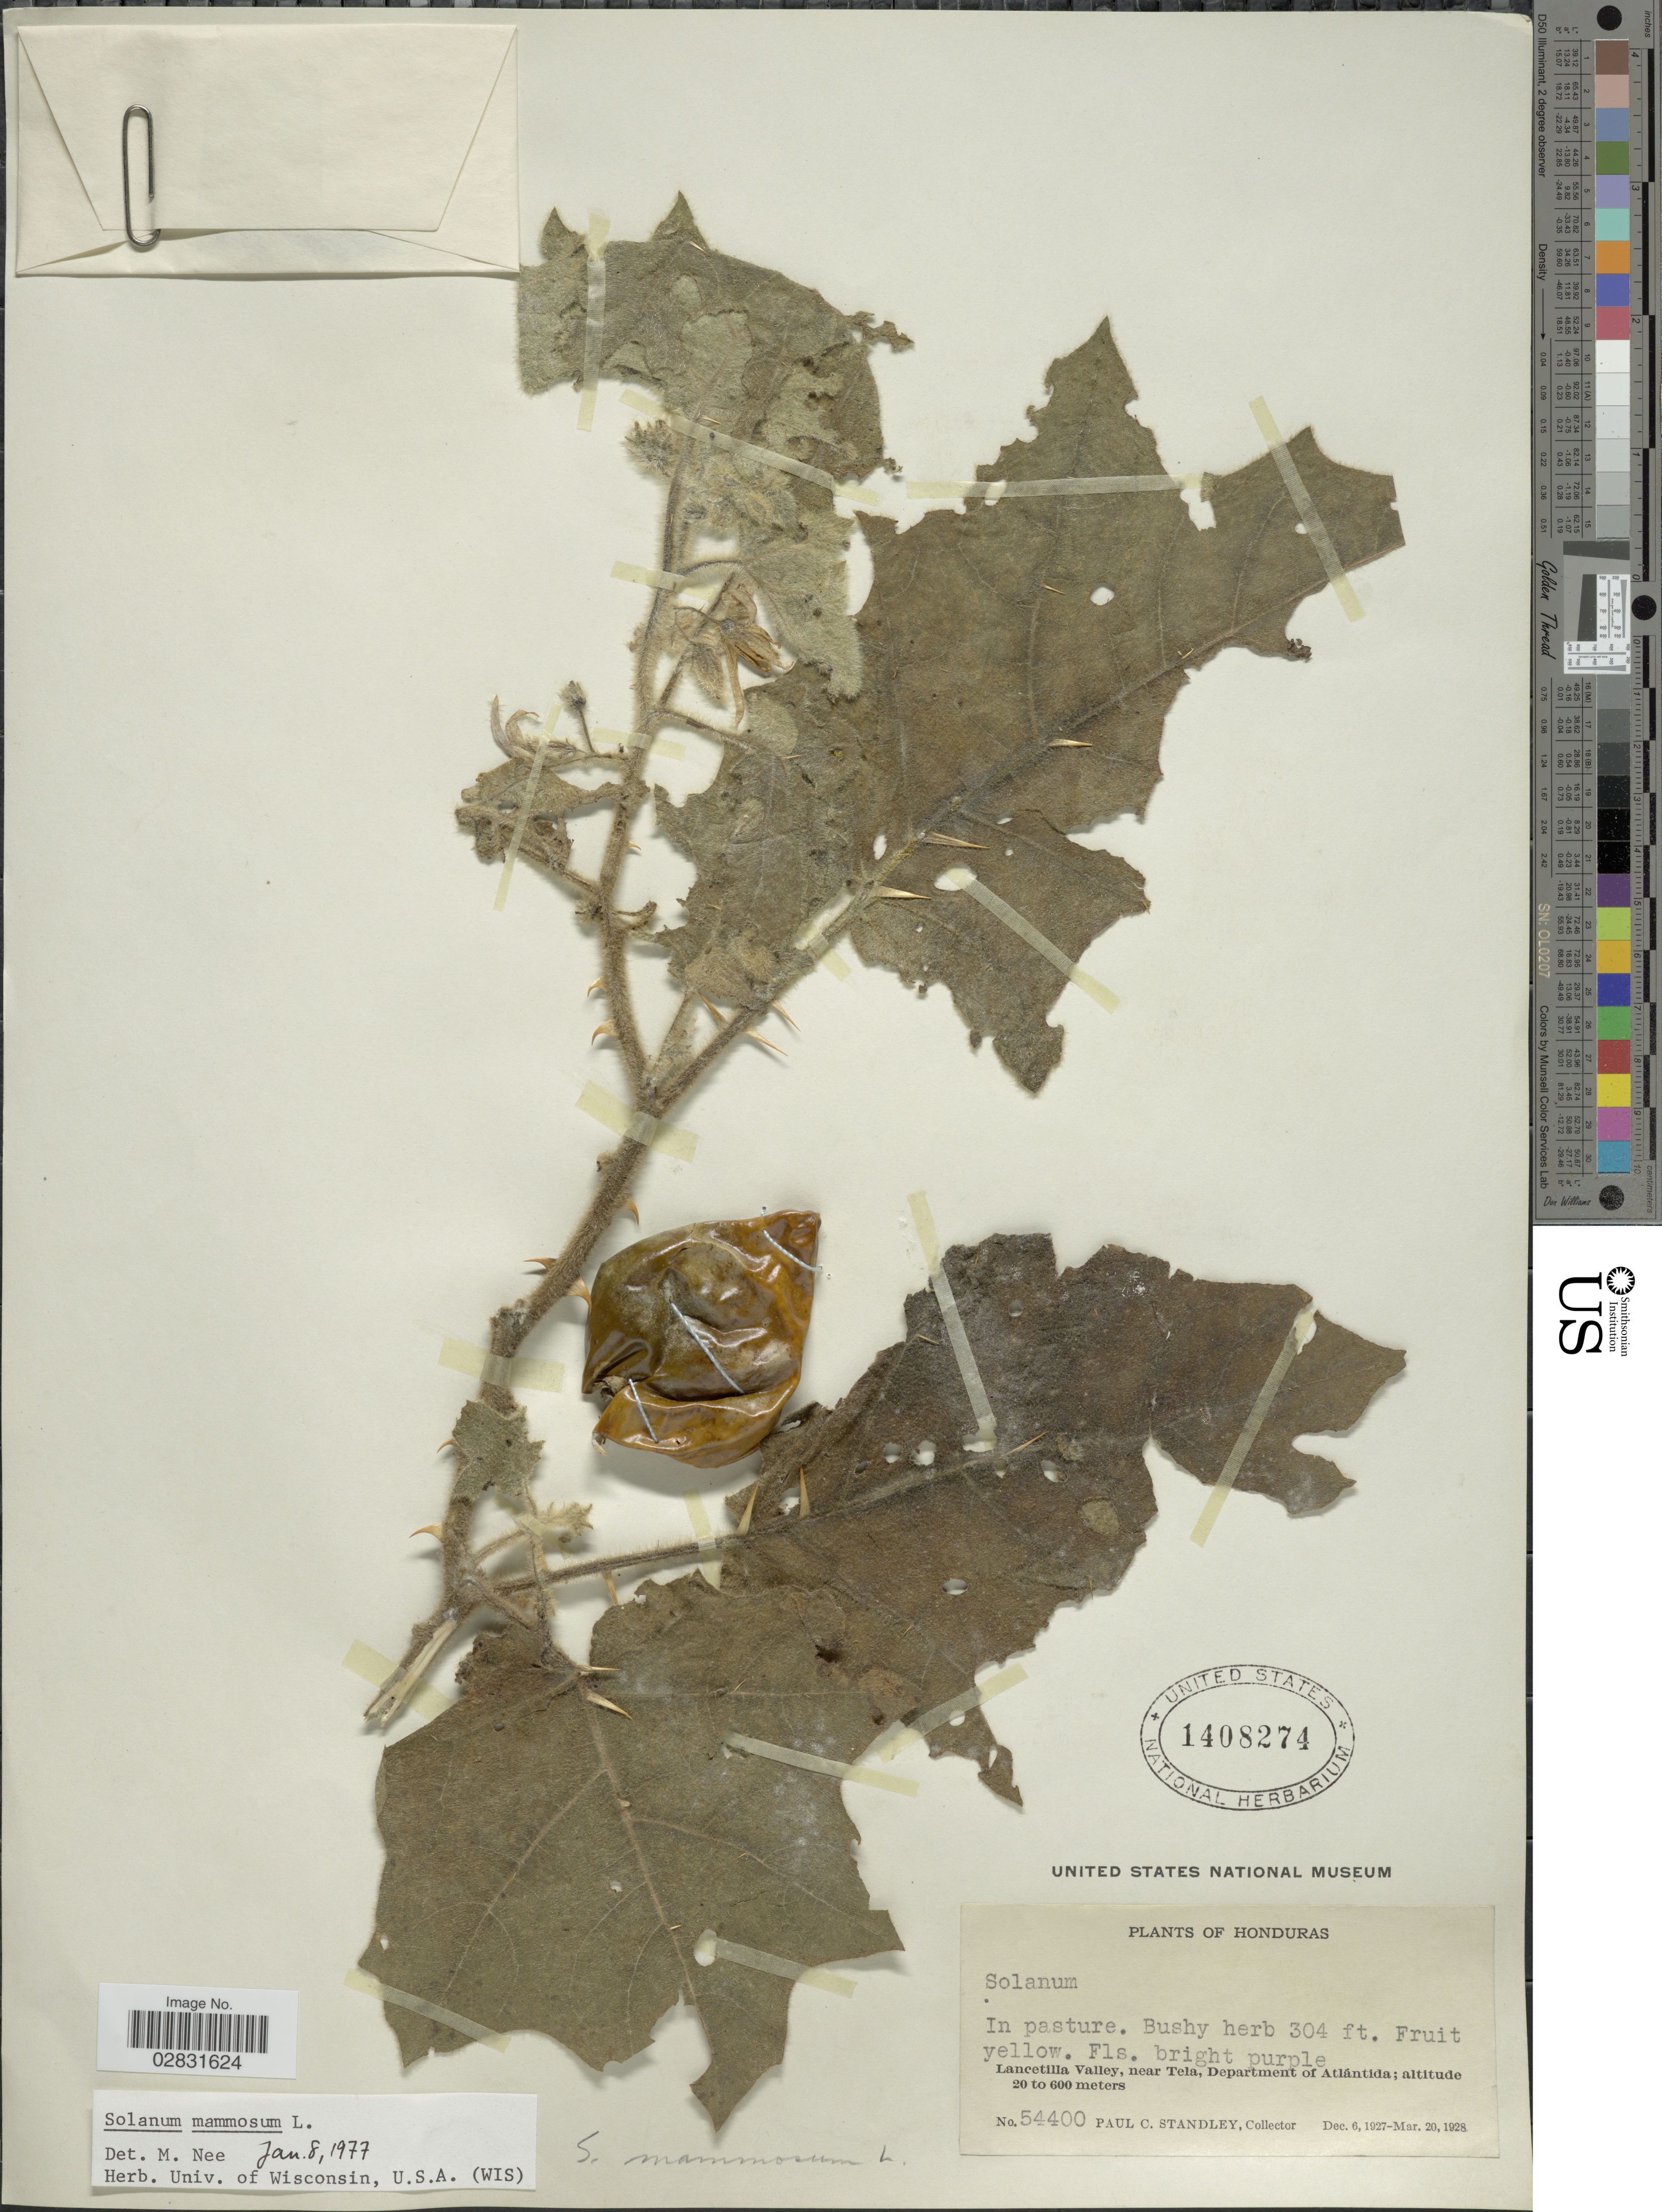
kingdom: Plantae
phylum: Tracheophyta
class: Magnoliopsida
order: Solanales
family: Solanaceae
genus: Solanum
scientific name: Solanum mammosum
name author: L.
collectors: P. C. Standley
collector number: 54400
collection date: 1927-12-06/1928-03-20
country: Honduras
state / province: Atlántida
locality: Lancetilla Valley, near Tela, Department of Atlántida.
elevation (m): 20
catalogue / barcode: US 1408274